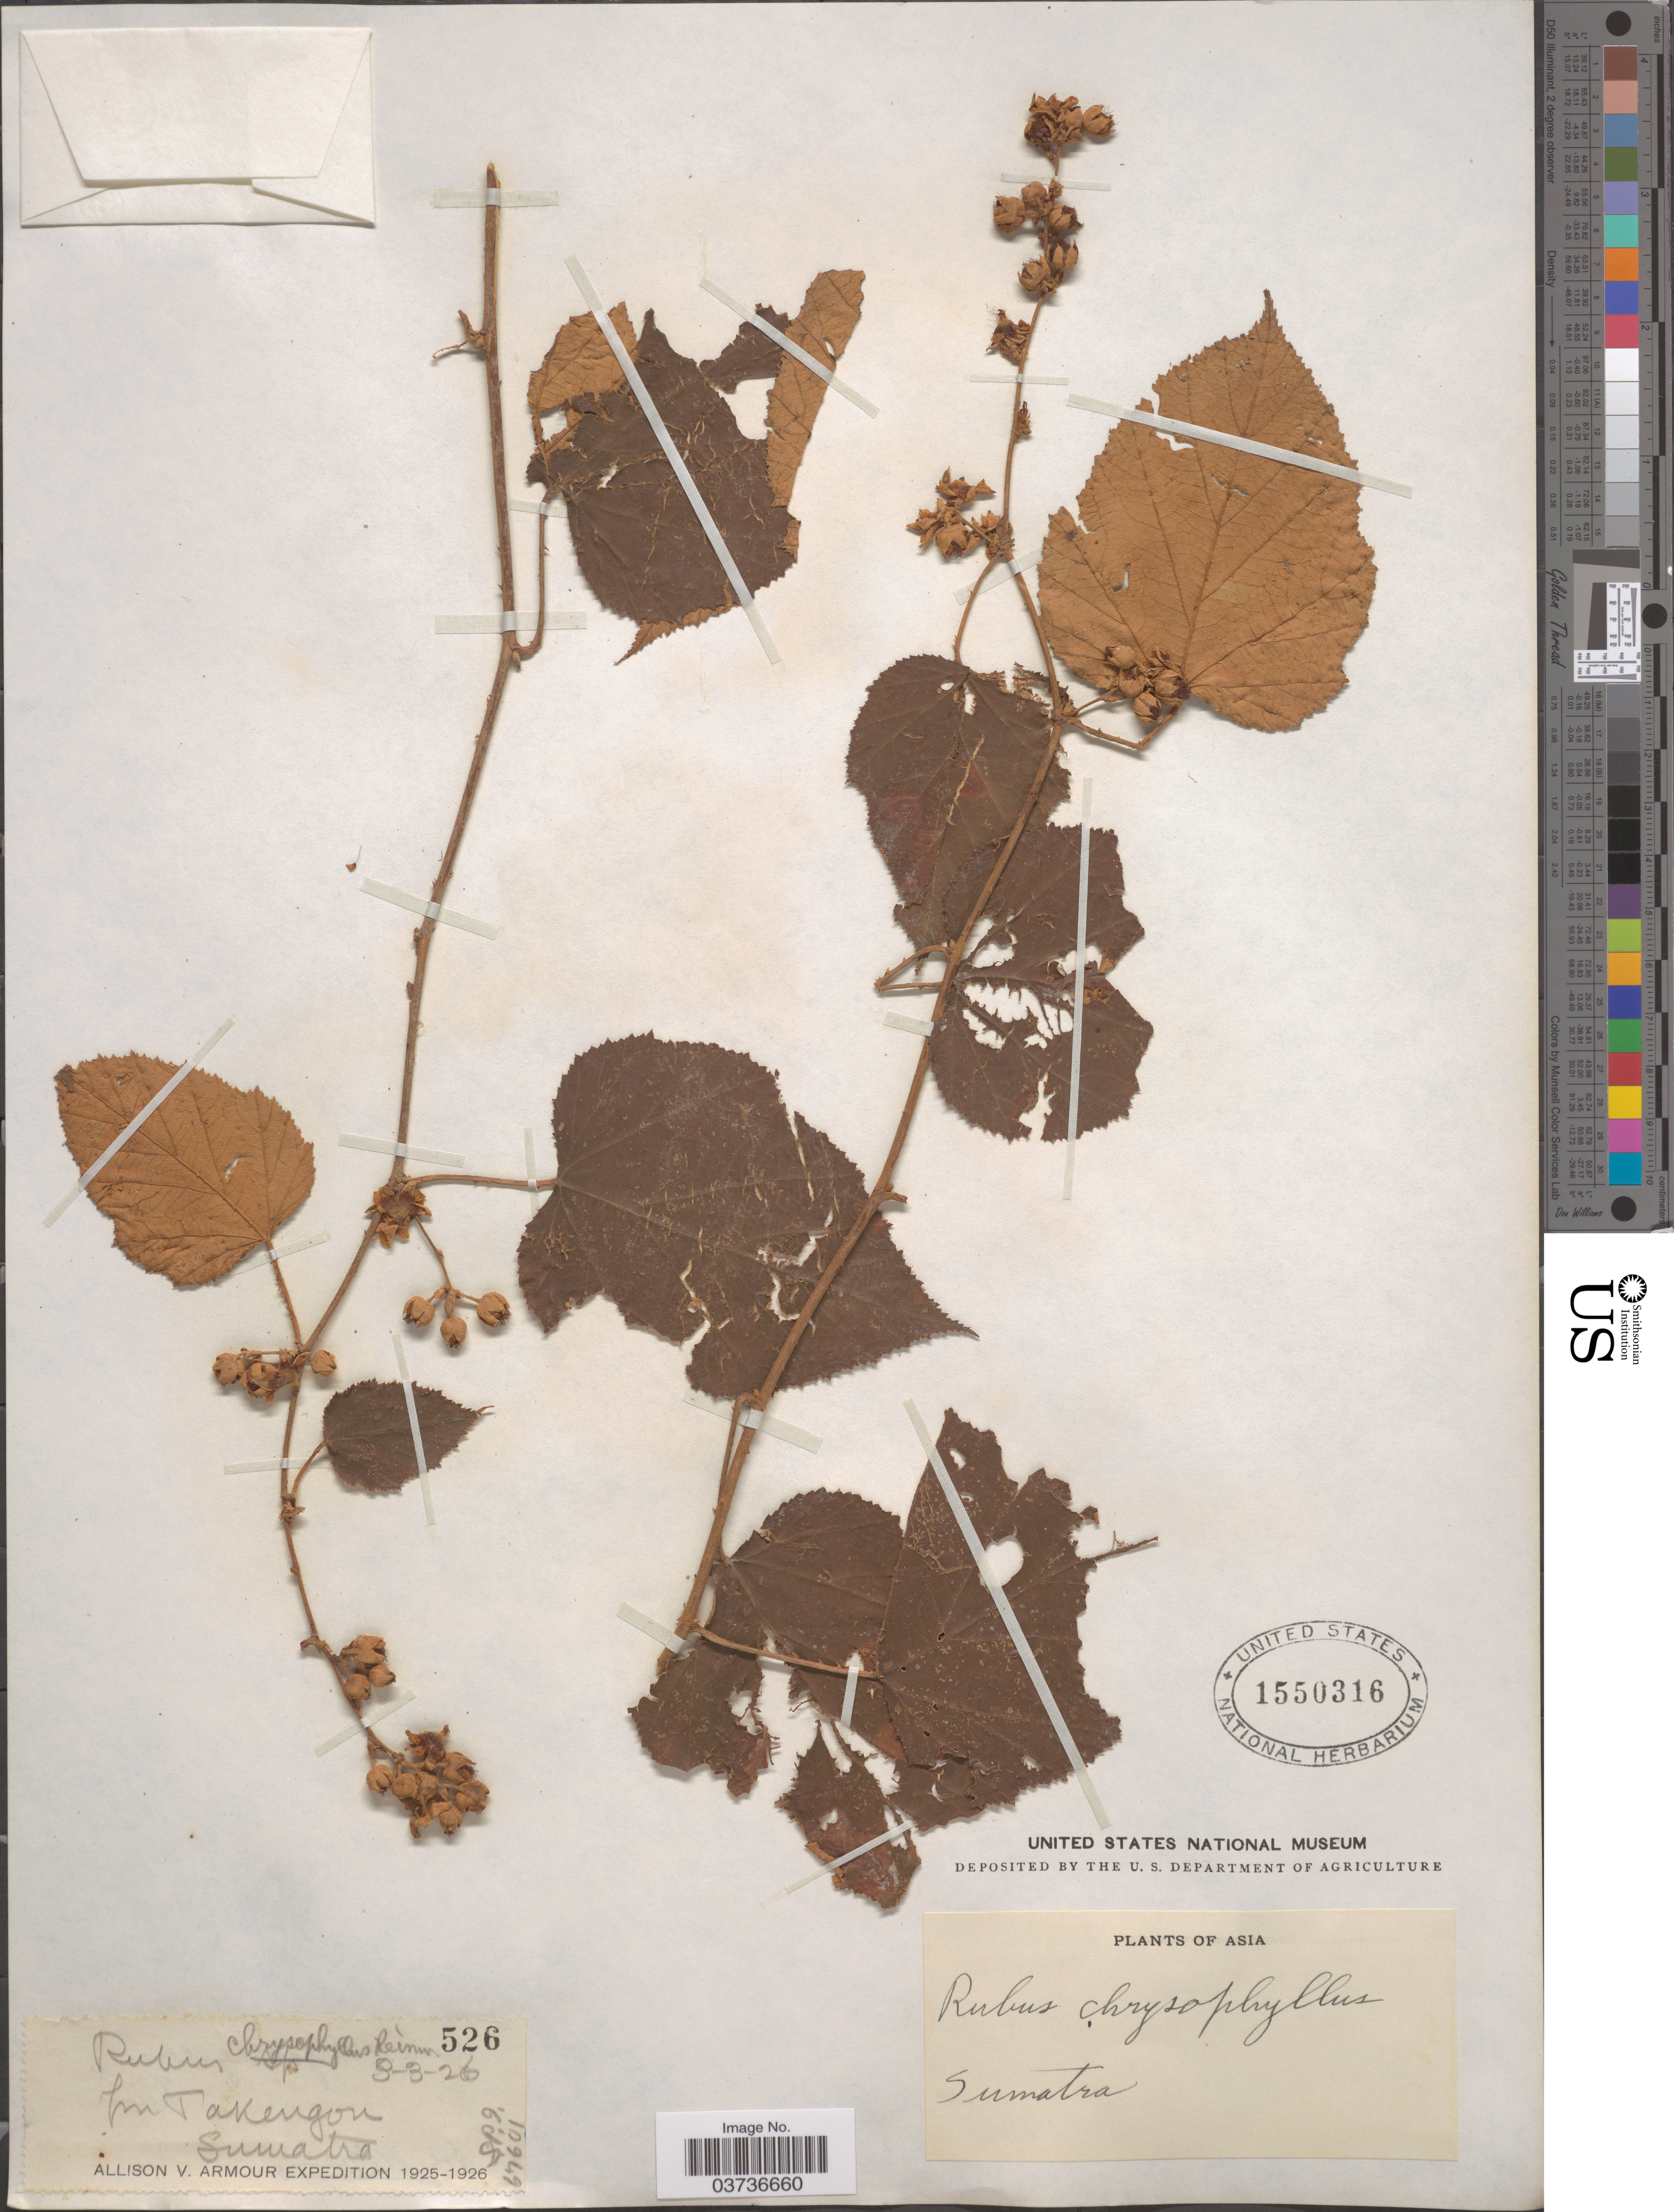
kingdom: Plantae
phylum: Tracheophyta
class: Magnoliopsida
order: Rosales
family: Rosaceae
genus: Rubus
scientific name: Rubus chrysophyllus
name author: Reinw. ex Miq.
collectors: Allison V. Armour Expedition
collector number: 526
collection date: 1926-03-03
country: Indonesia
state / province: Sumatra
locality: In Takengon.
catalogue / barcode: US 1550316